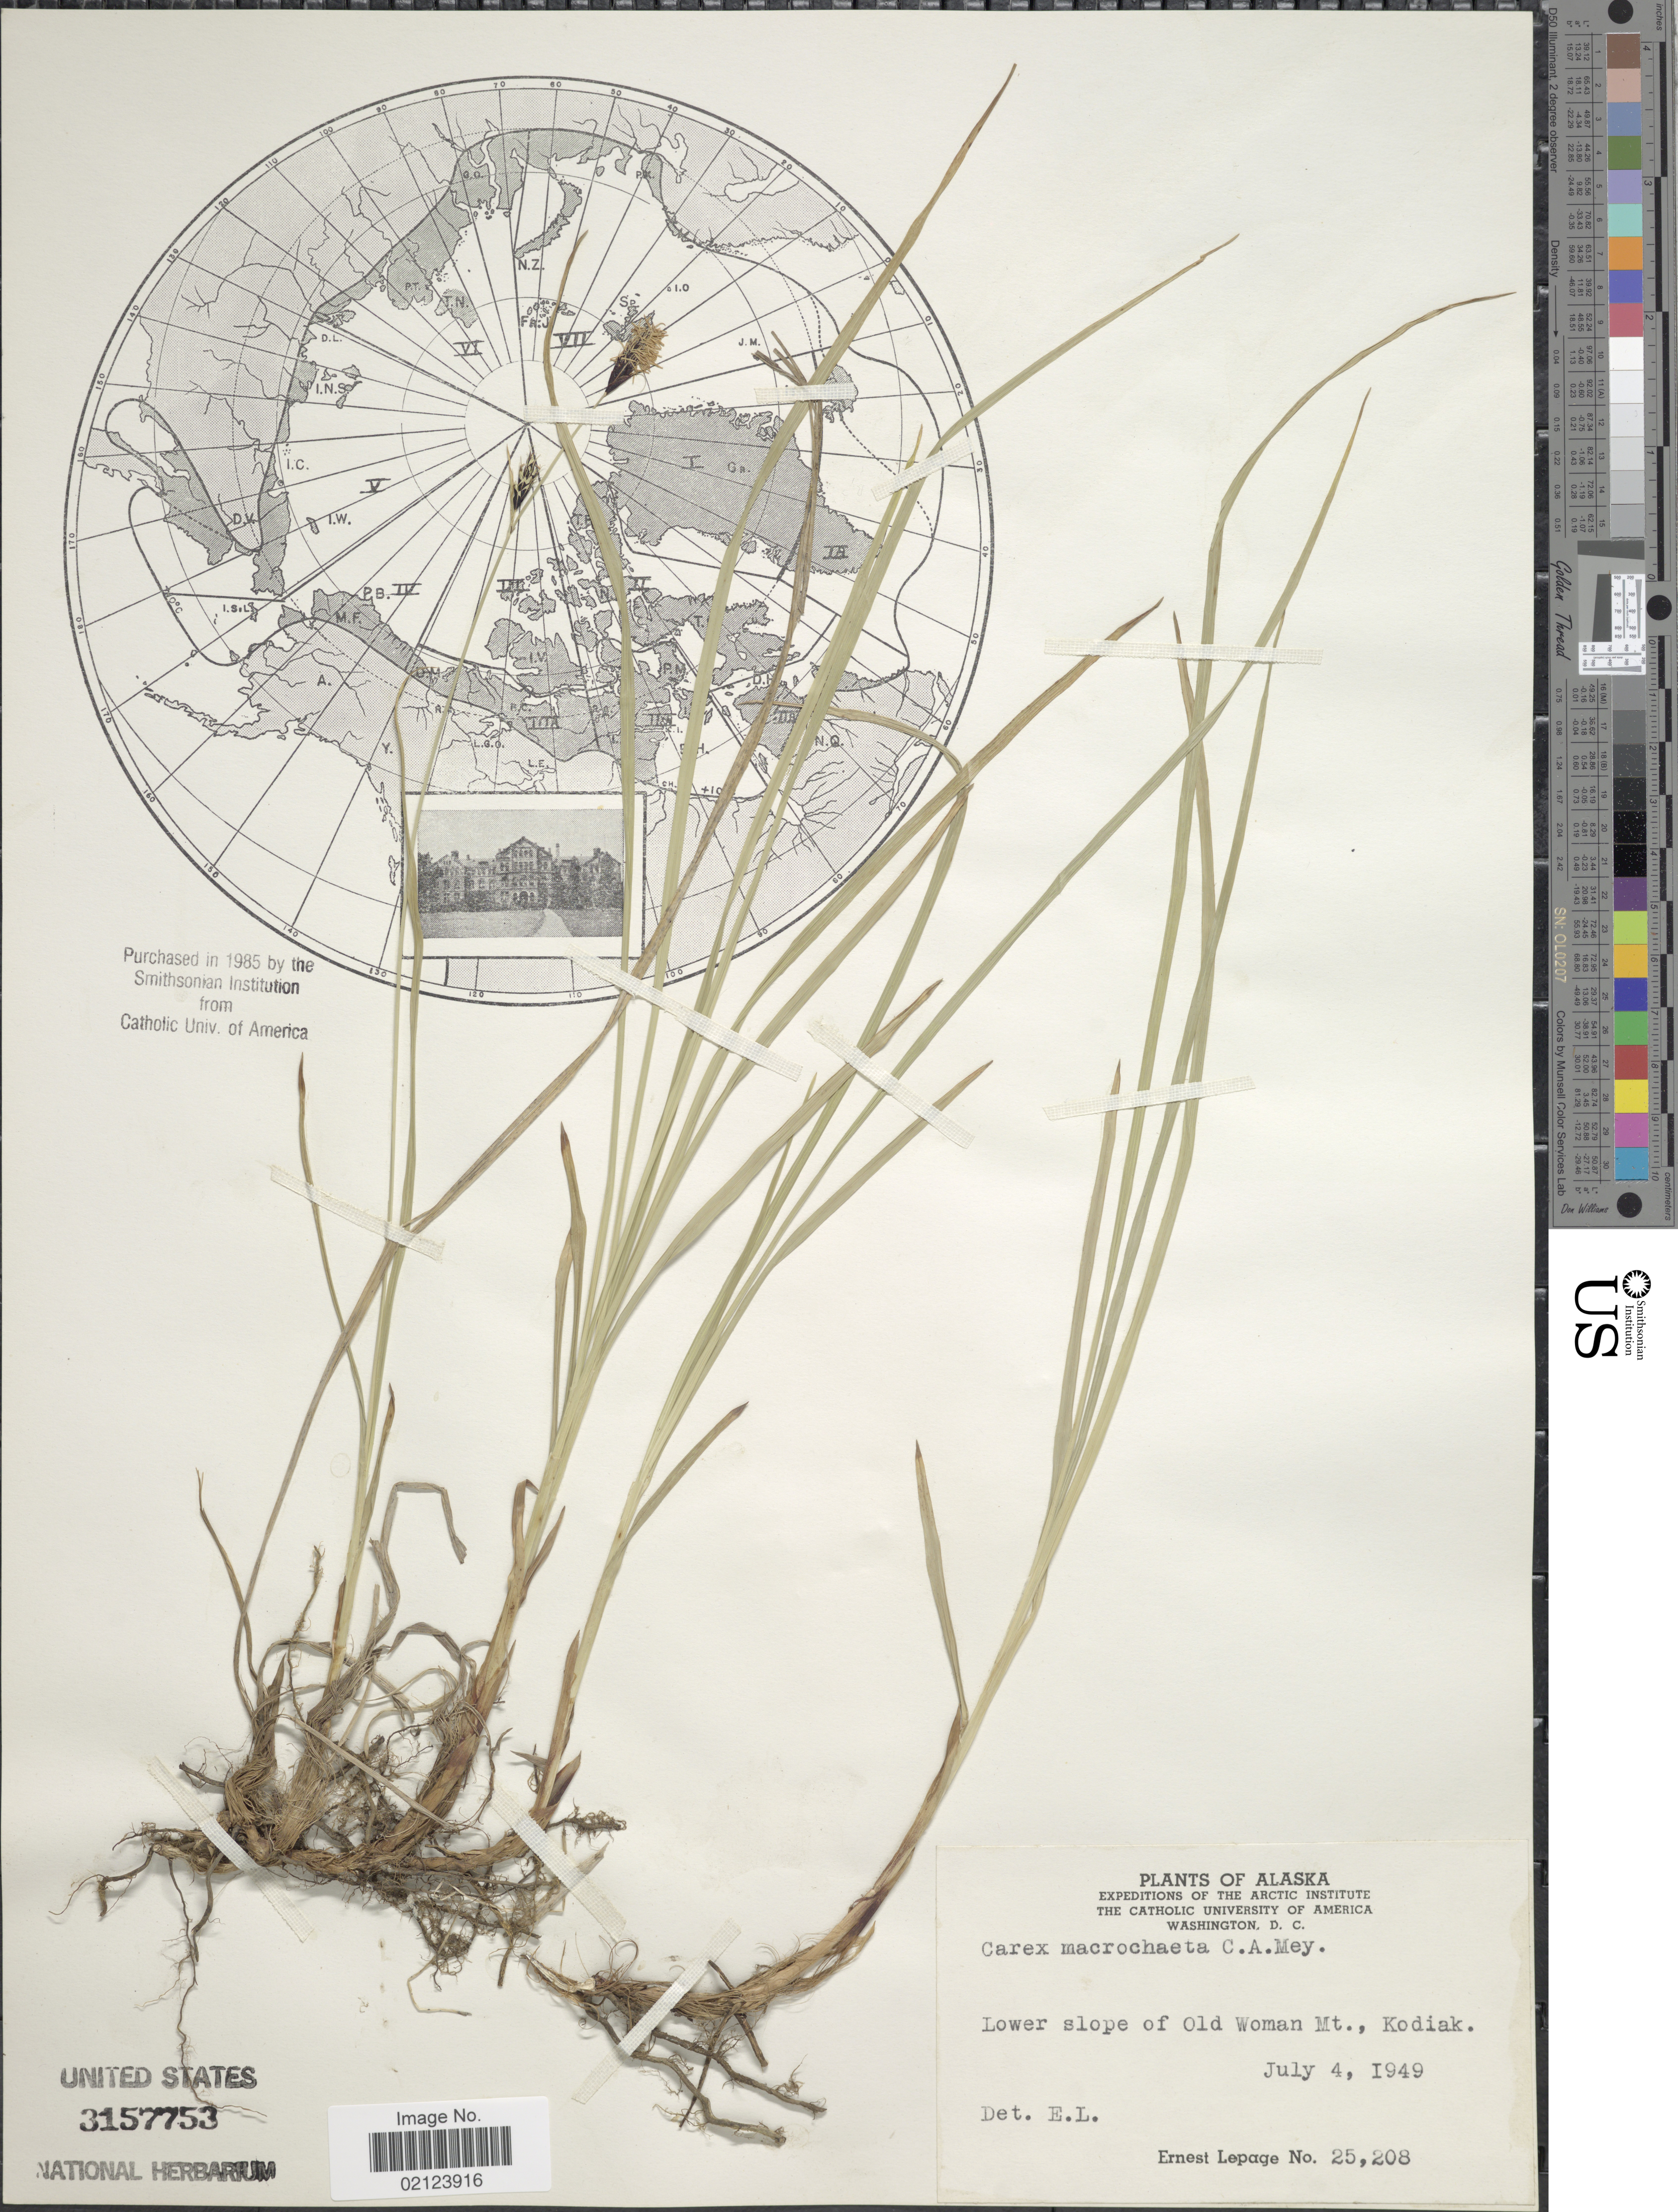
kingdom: Plantae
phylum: Tracheophyta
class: Liliopsida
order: Poales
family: Cyperaceae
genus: Carex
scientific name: Carex macrochaeta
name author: C.A. Mey.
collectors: E. Lepage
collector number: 25208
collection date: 1949-07-04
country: United States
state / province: Alaska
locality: Lower slope of Old Woman Mt., Kodiak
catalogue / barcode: US 3157753